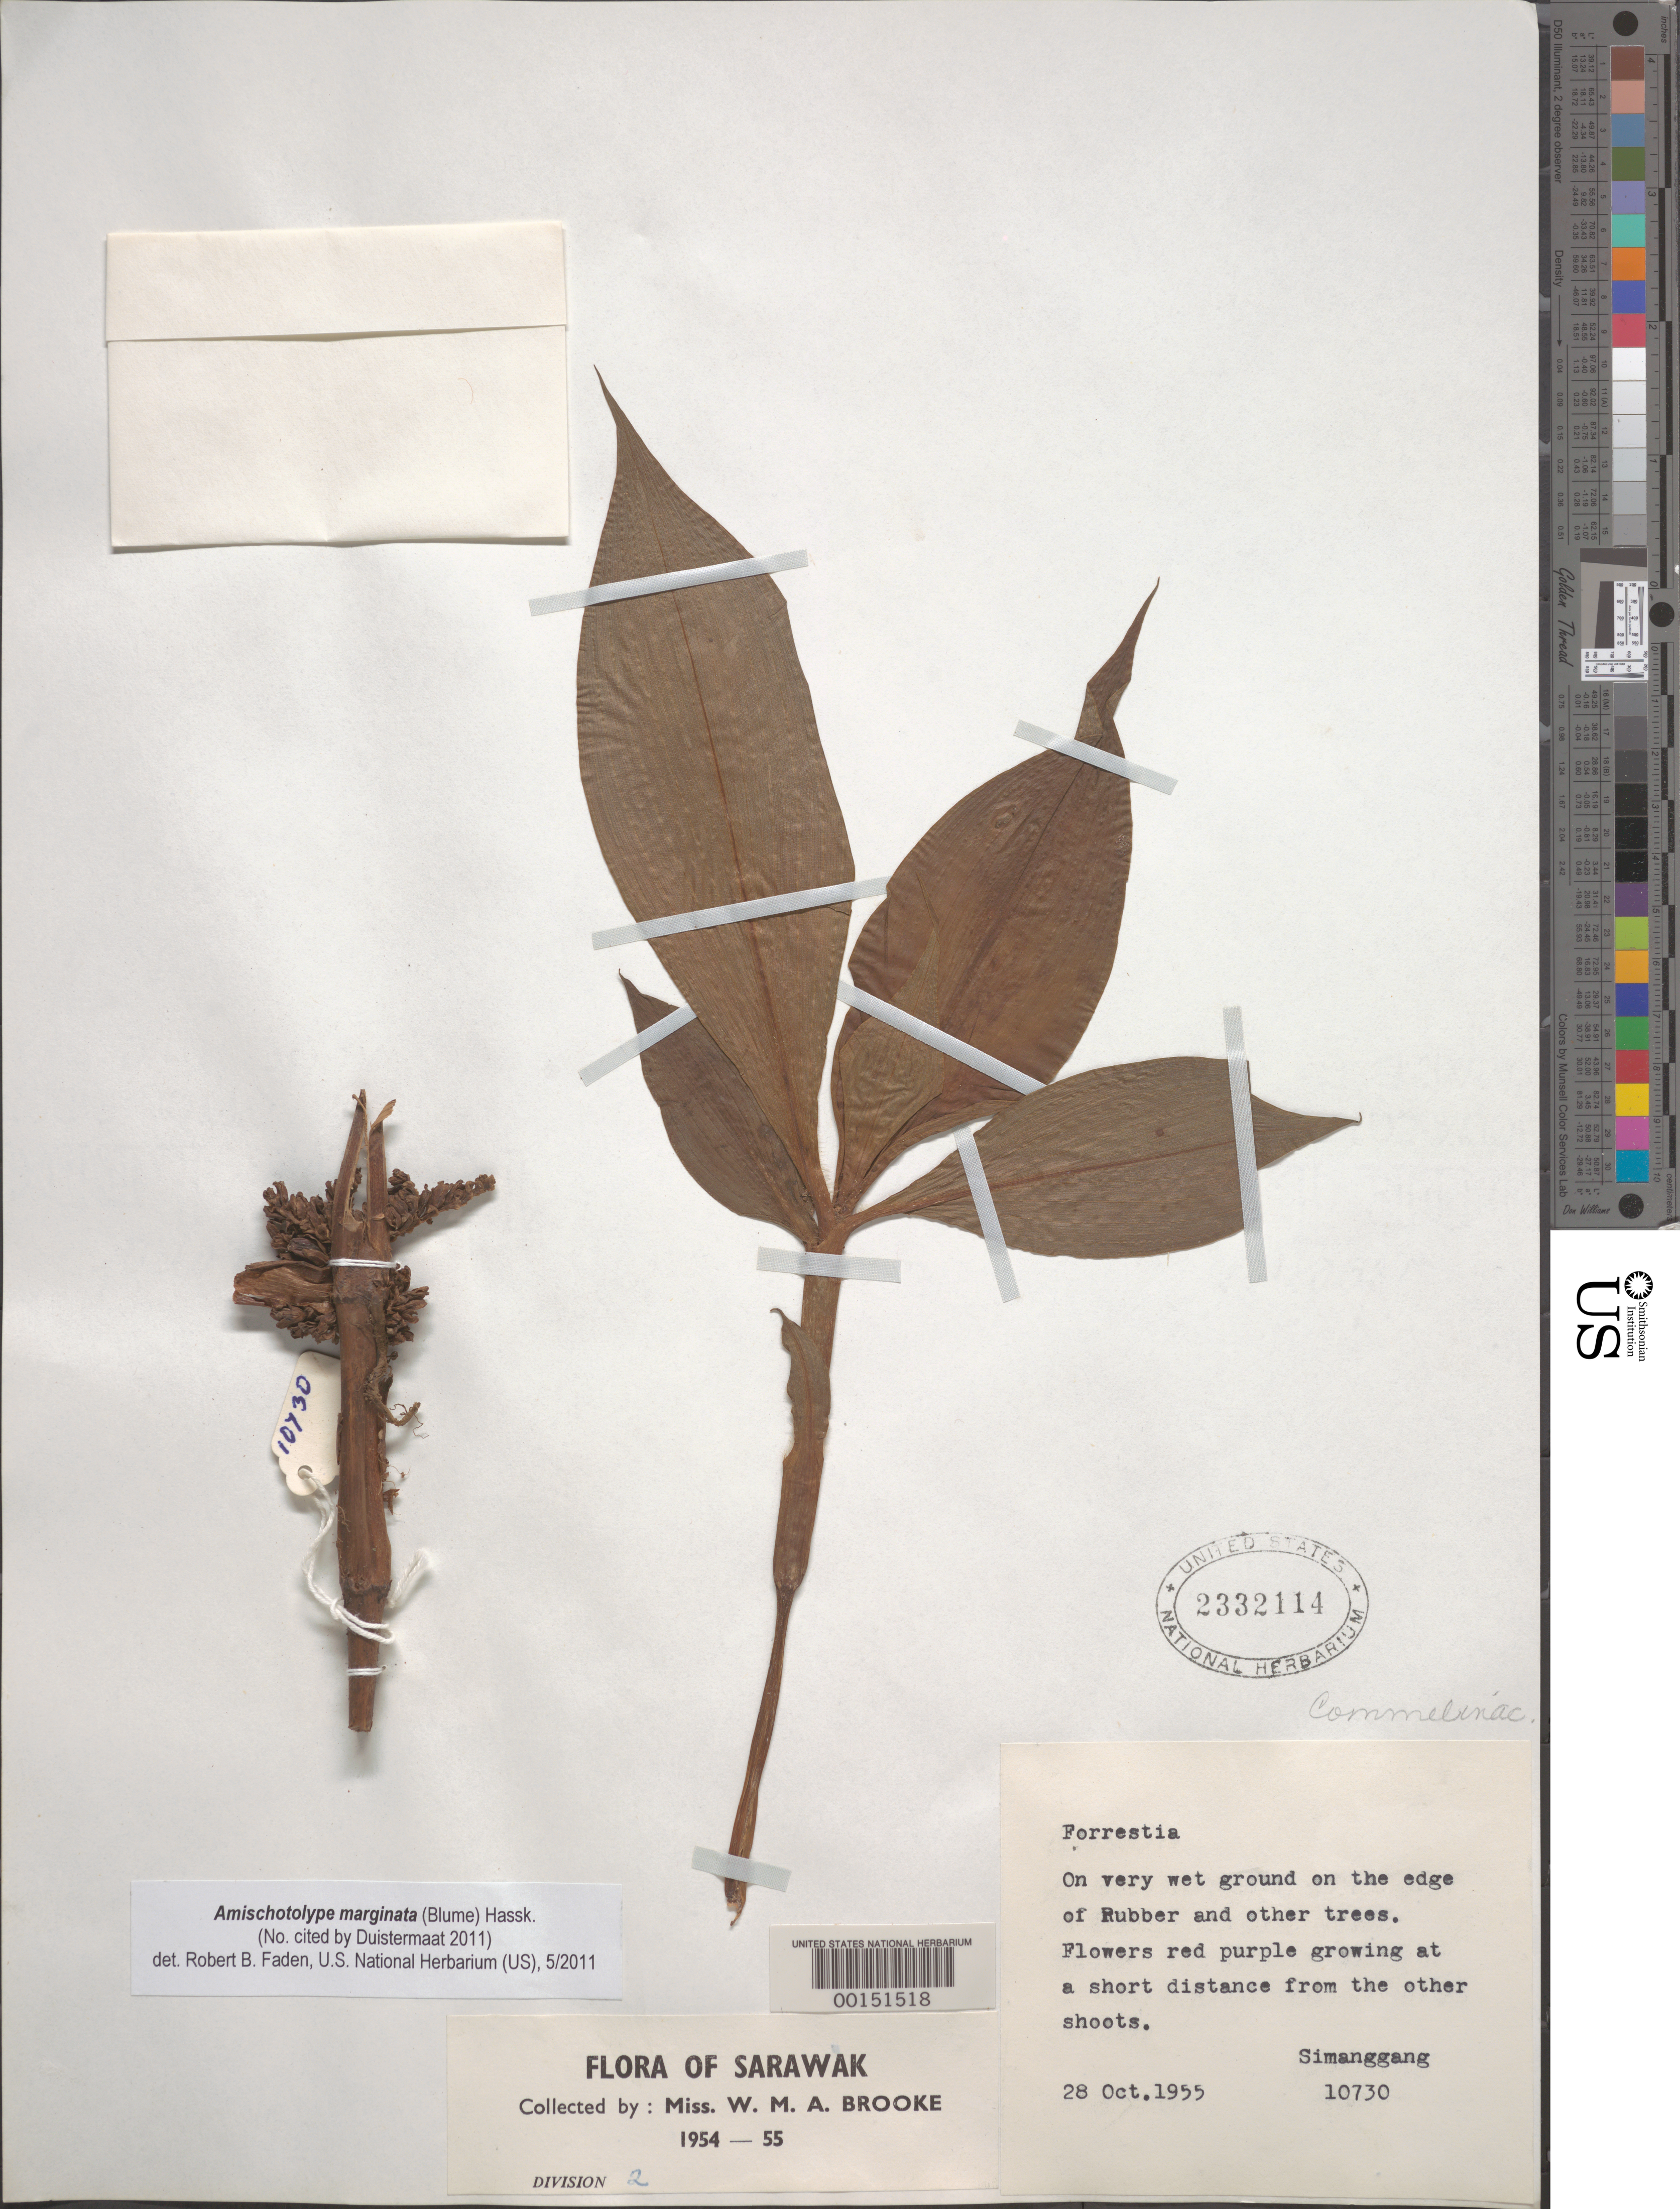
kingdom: Plantae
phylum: Tracheophyta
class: Liliopsida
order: Commelinales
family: Commelinaceae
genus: Amischotolype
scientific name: Amischotolype marginata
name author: (Blume) Hassk.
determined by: Faden, Robert B., (US), Smithsonian Institution - National Museum of Natural History (UNITED STATES)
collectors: W. Brooke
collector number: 10730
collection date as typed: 28 Oct 1955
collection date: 1955-10-28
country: Malaysia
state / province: Sarawak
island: Borneo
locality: Simanggang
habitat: Wet soil, edge of trees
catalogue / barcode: US 2332114